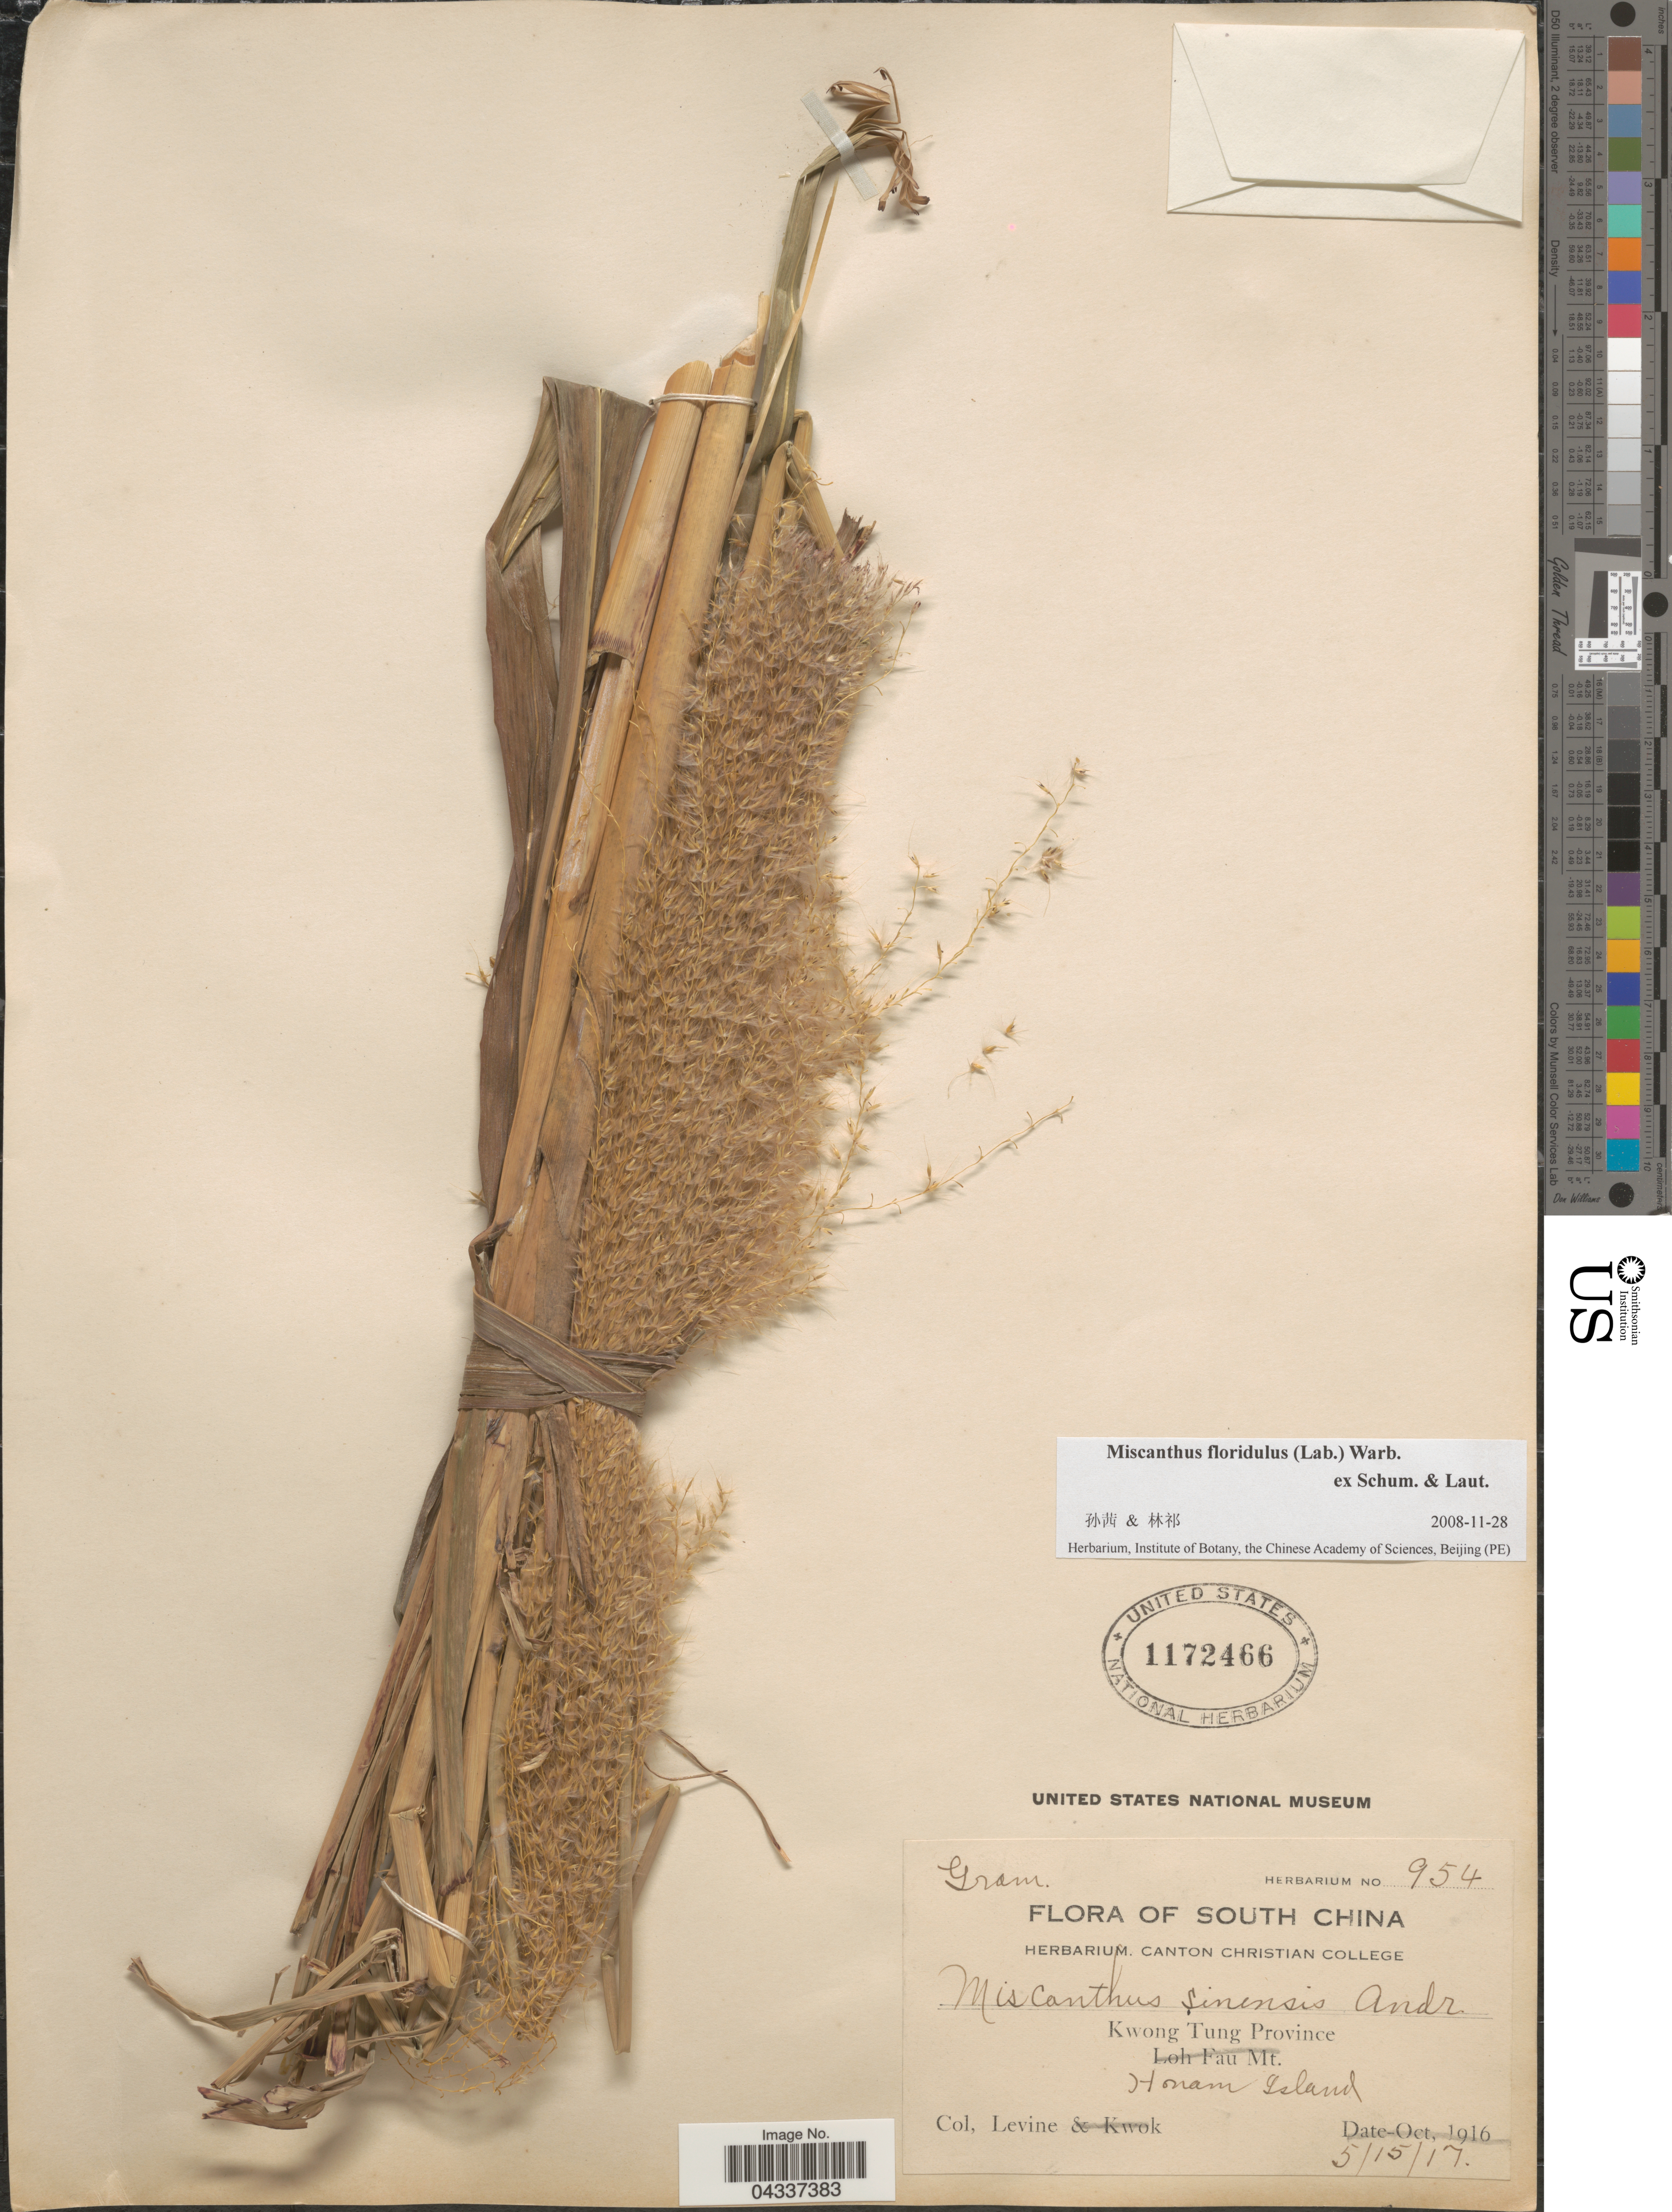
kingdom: Plantae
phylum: Tracheophyta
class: Liliopsida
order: Poales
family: Poaceae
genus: Miscanthus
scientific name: Miscanthus floridulus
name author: (Labill.) Warb.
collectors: -. Levine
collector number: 954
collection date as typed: Transcribed d/m/y: 15/5/17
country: China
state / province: Guangdong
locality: South China. Kwong Tung Province. Honam Island.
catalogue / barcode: US 1172466